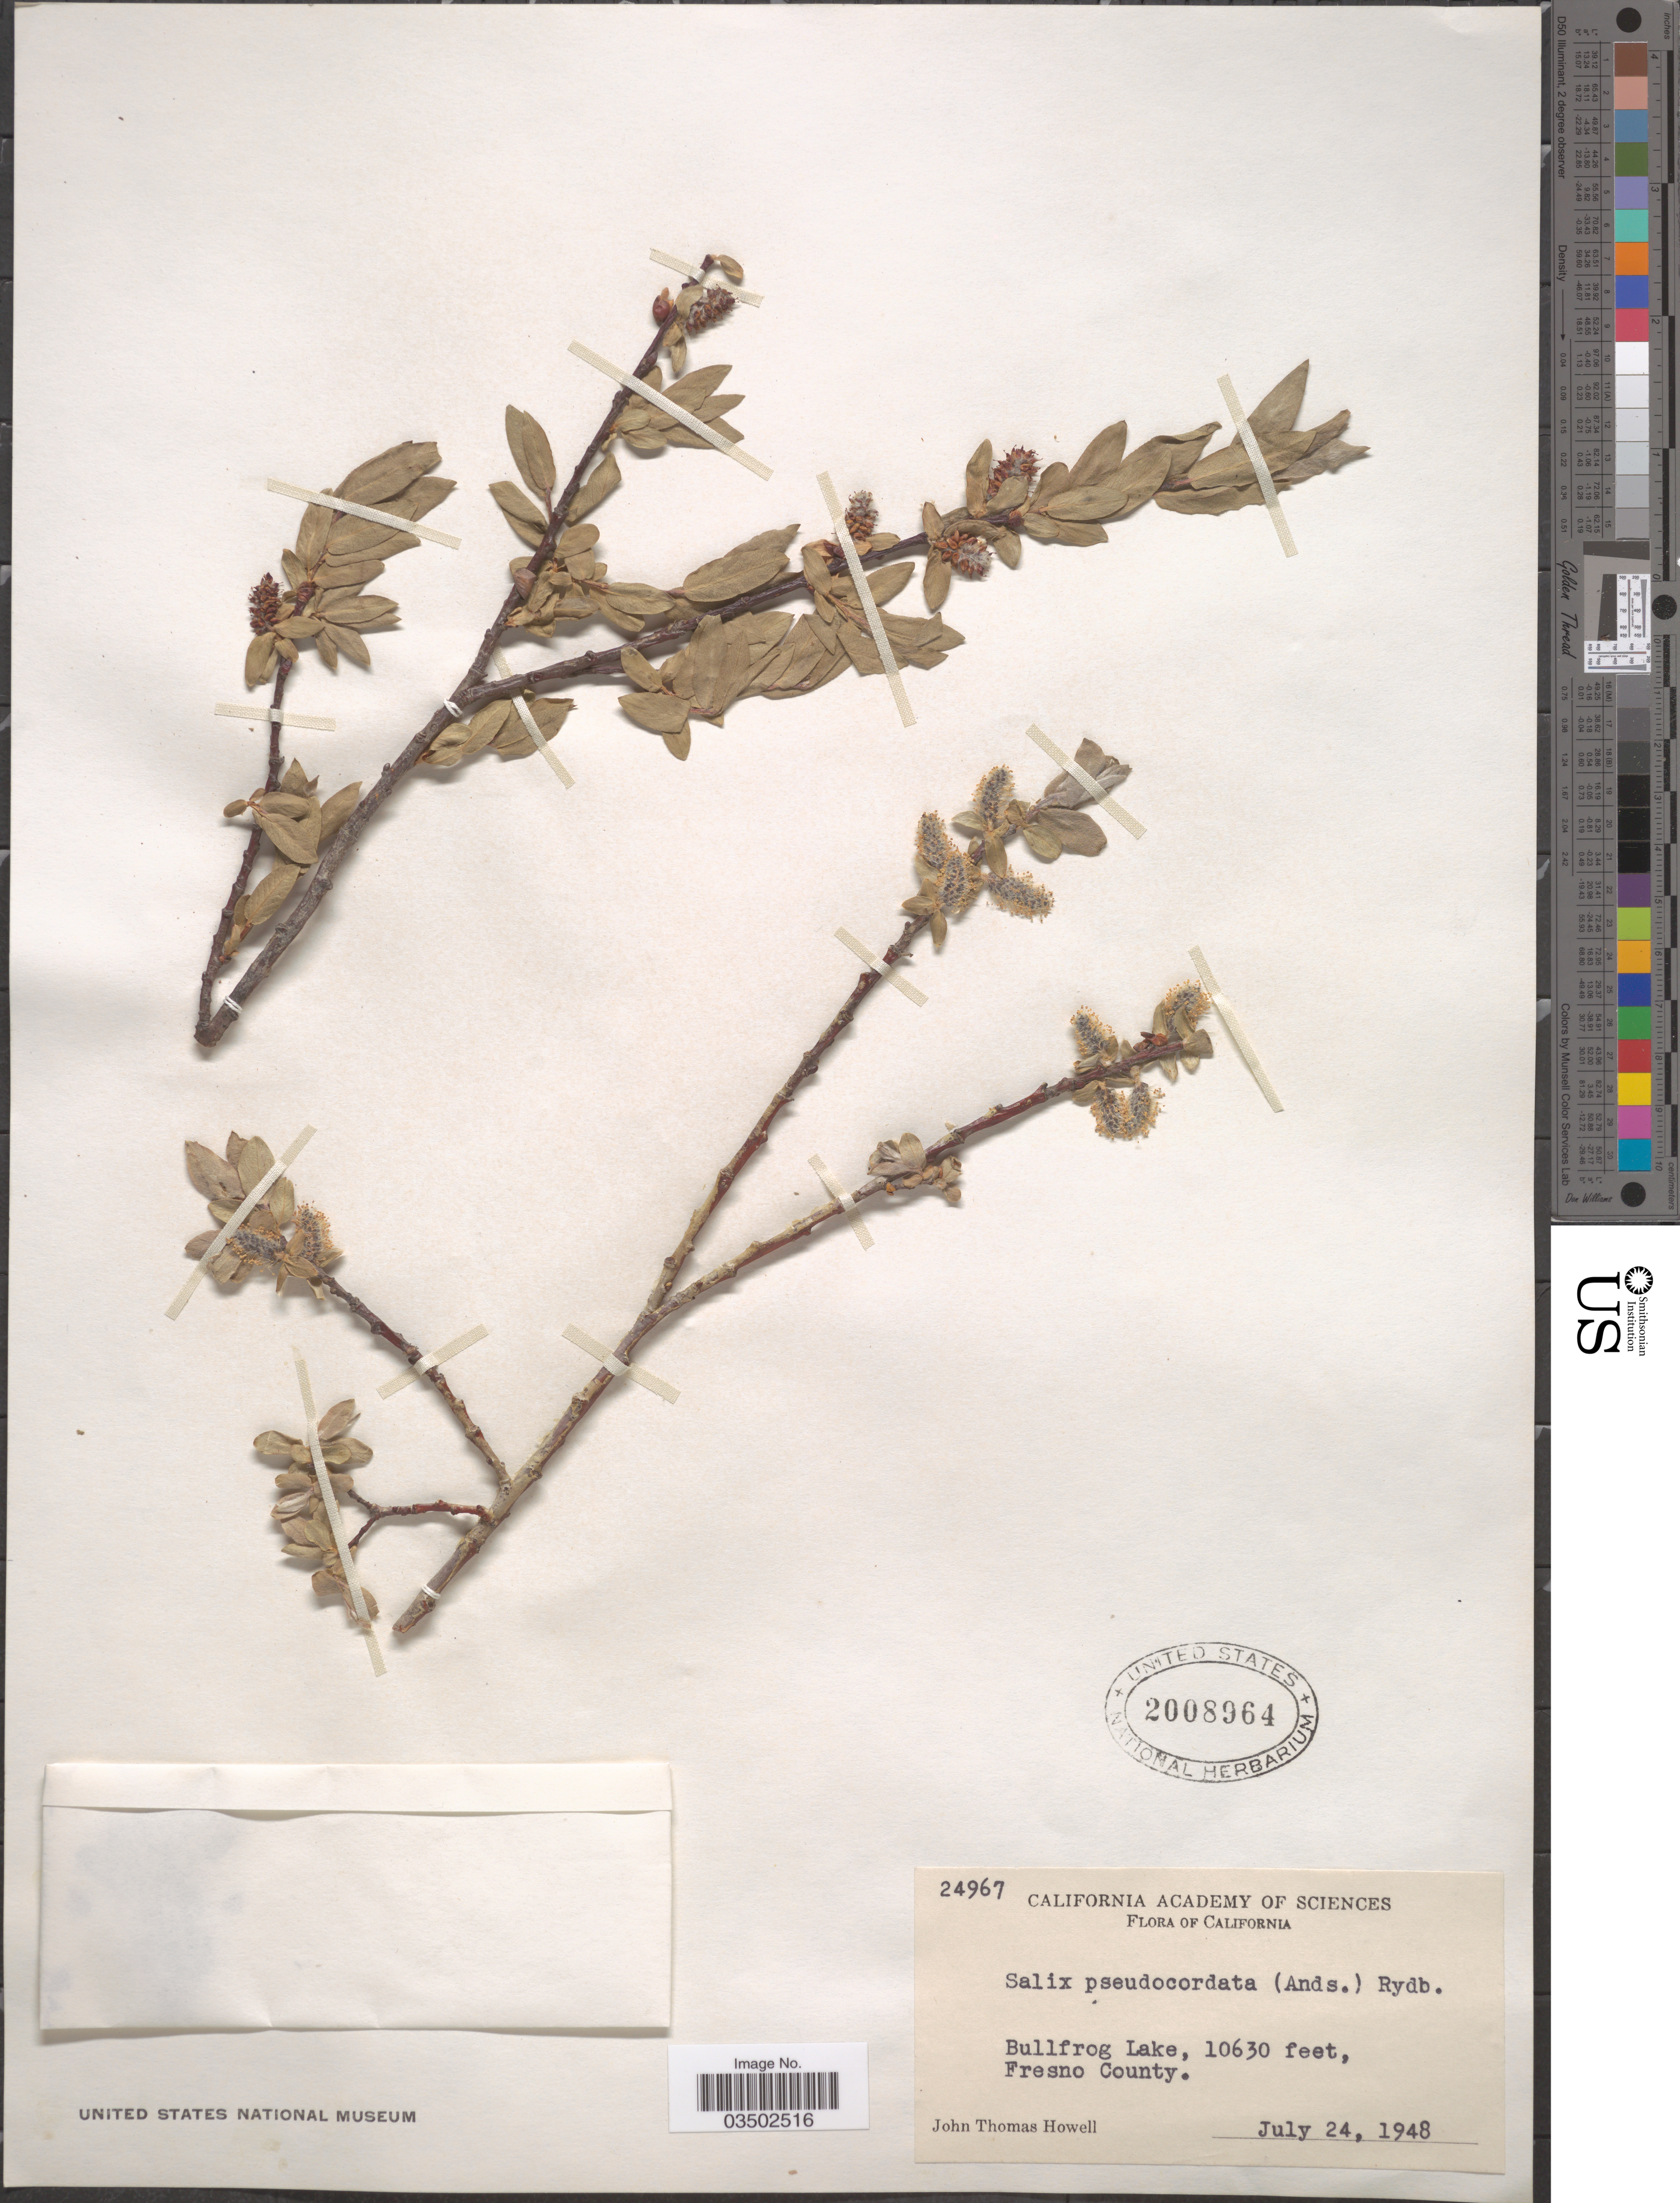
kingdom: Plantae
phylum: Tracheophyta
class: Magnoliopsida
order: Malpighiales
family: Salicaceae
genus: Salix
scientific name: Salix pseudocordata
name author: (Andersson) Andersson ex Rydb.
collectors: J. T. Howell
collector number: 24967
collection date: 1948-07-24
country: United States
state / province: California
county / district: Fresno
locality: Bullfrog Lake. Fresno County.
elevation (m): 3240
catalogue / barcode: US 2008964